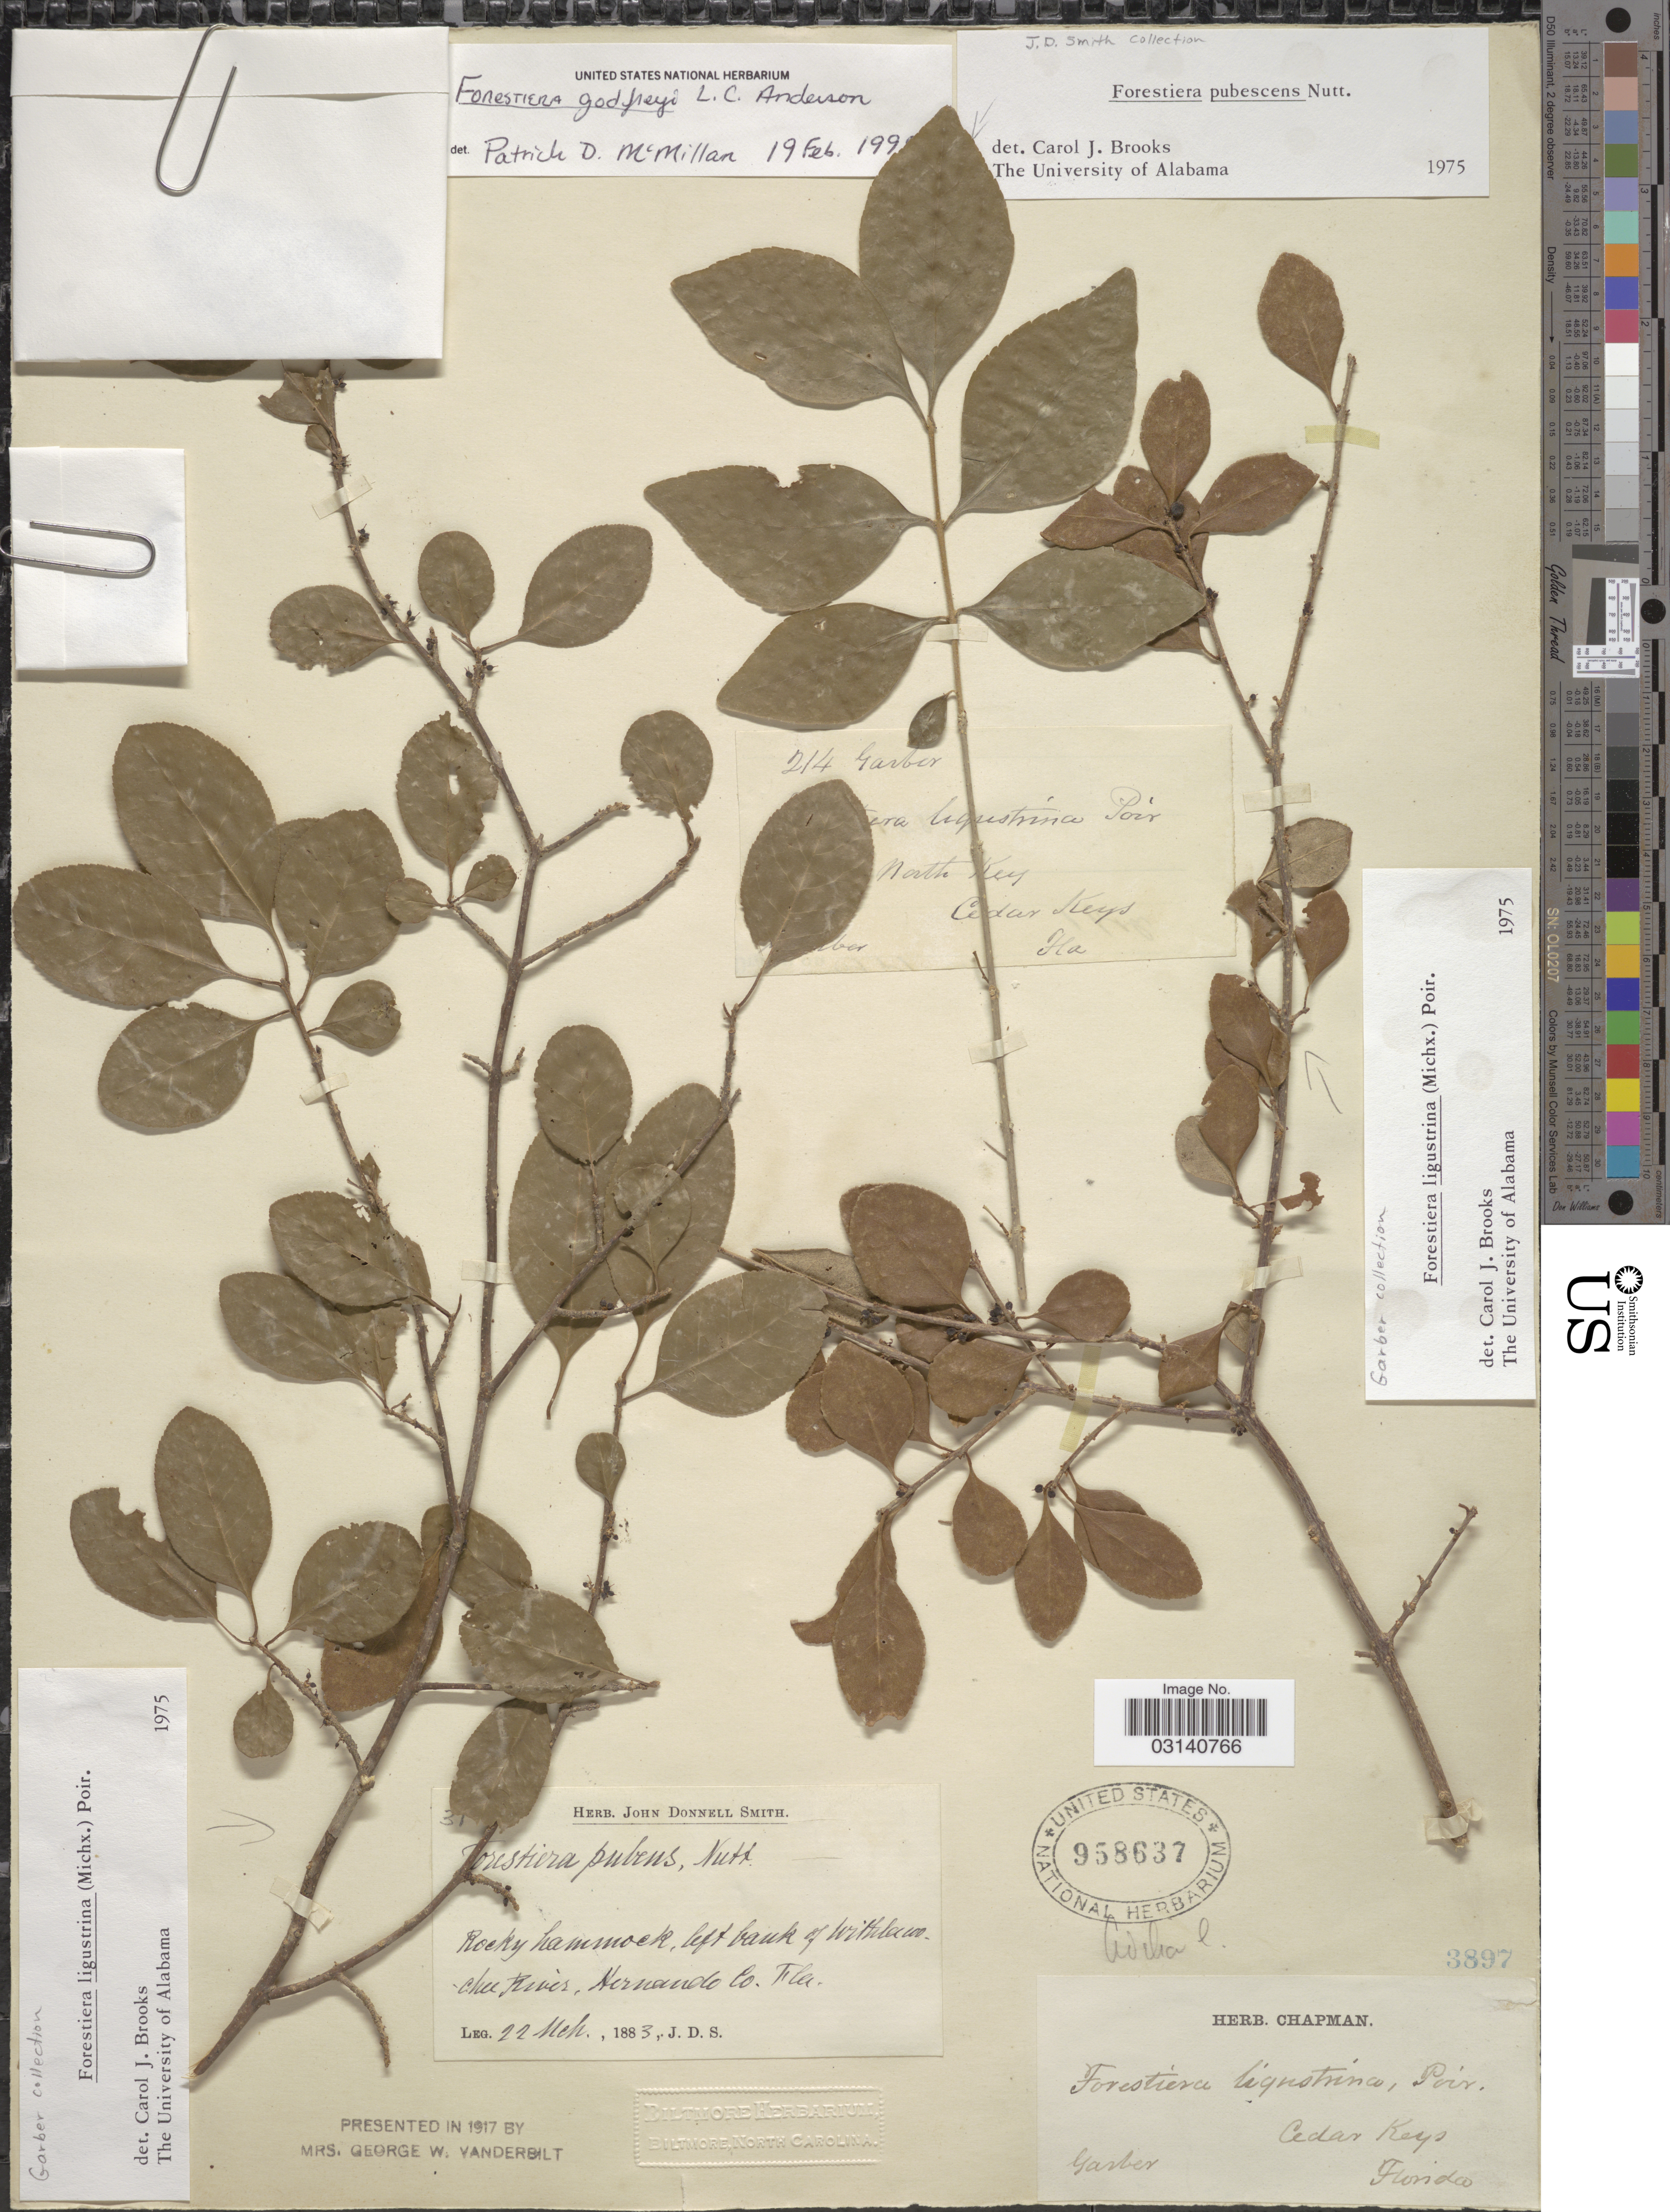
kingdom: Plantae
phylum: Tracheophyta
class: Magnoliopsida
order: Lamiales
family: Oleaceae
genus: Forestiera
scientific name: Forestiera godfreyi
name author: L.C. Anderson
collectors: J. Donnell Smith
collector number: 31*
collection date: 1883-03-22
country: United States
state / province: Florida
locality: Rocky hammock, left bank of Withlacoochee River, Hernando Co.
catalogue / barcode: US 958637-2